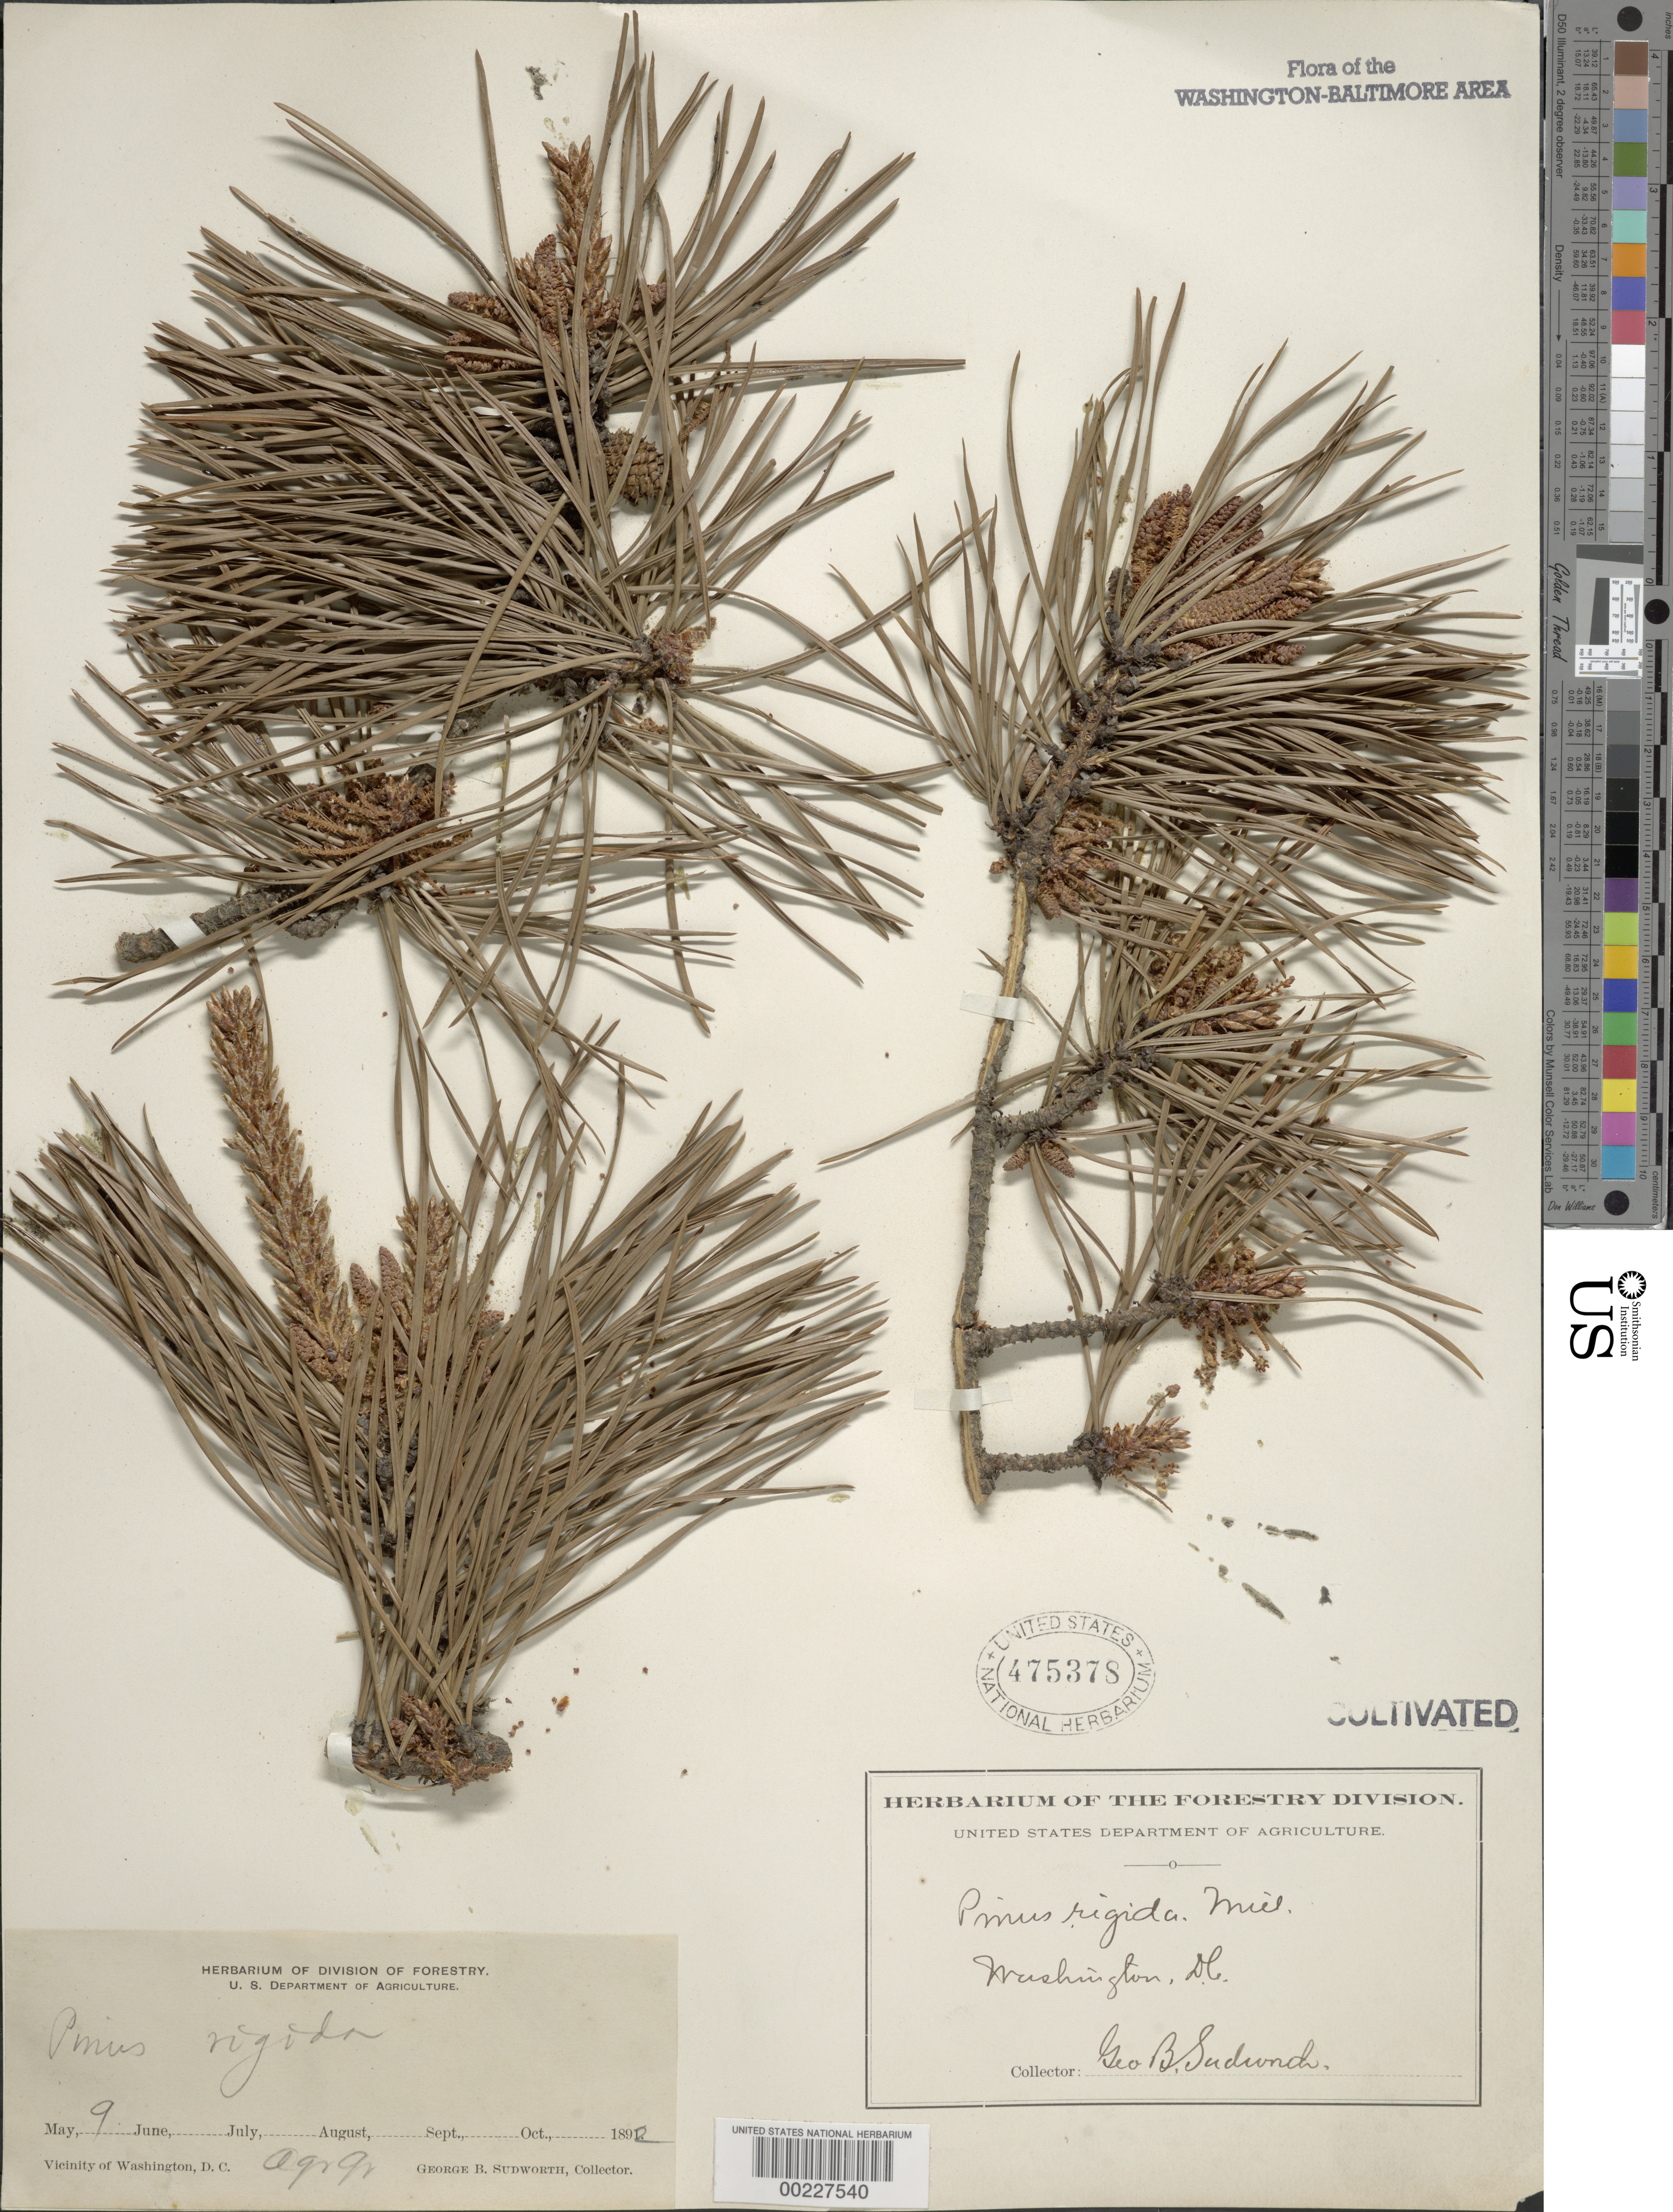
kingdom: Plantae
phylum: Tracheophyta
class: Pinopsida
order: Pinales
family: Pinaceae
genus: Pinus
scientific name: Pinus rigida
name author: Mill.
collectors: G. B. Sudworth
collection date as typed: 09 May 1892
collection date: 1892-05-09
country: United States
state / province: District of Columbia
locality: Agriculture grounds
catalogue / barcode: US 475378